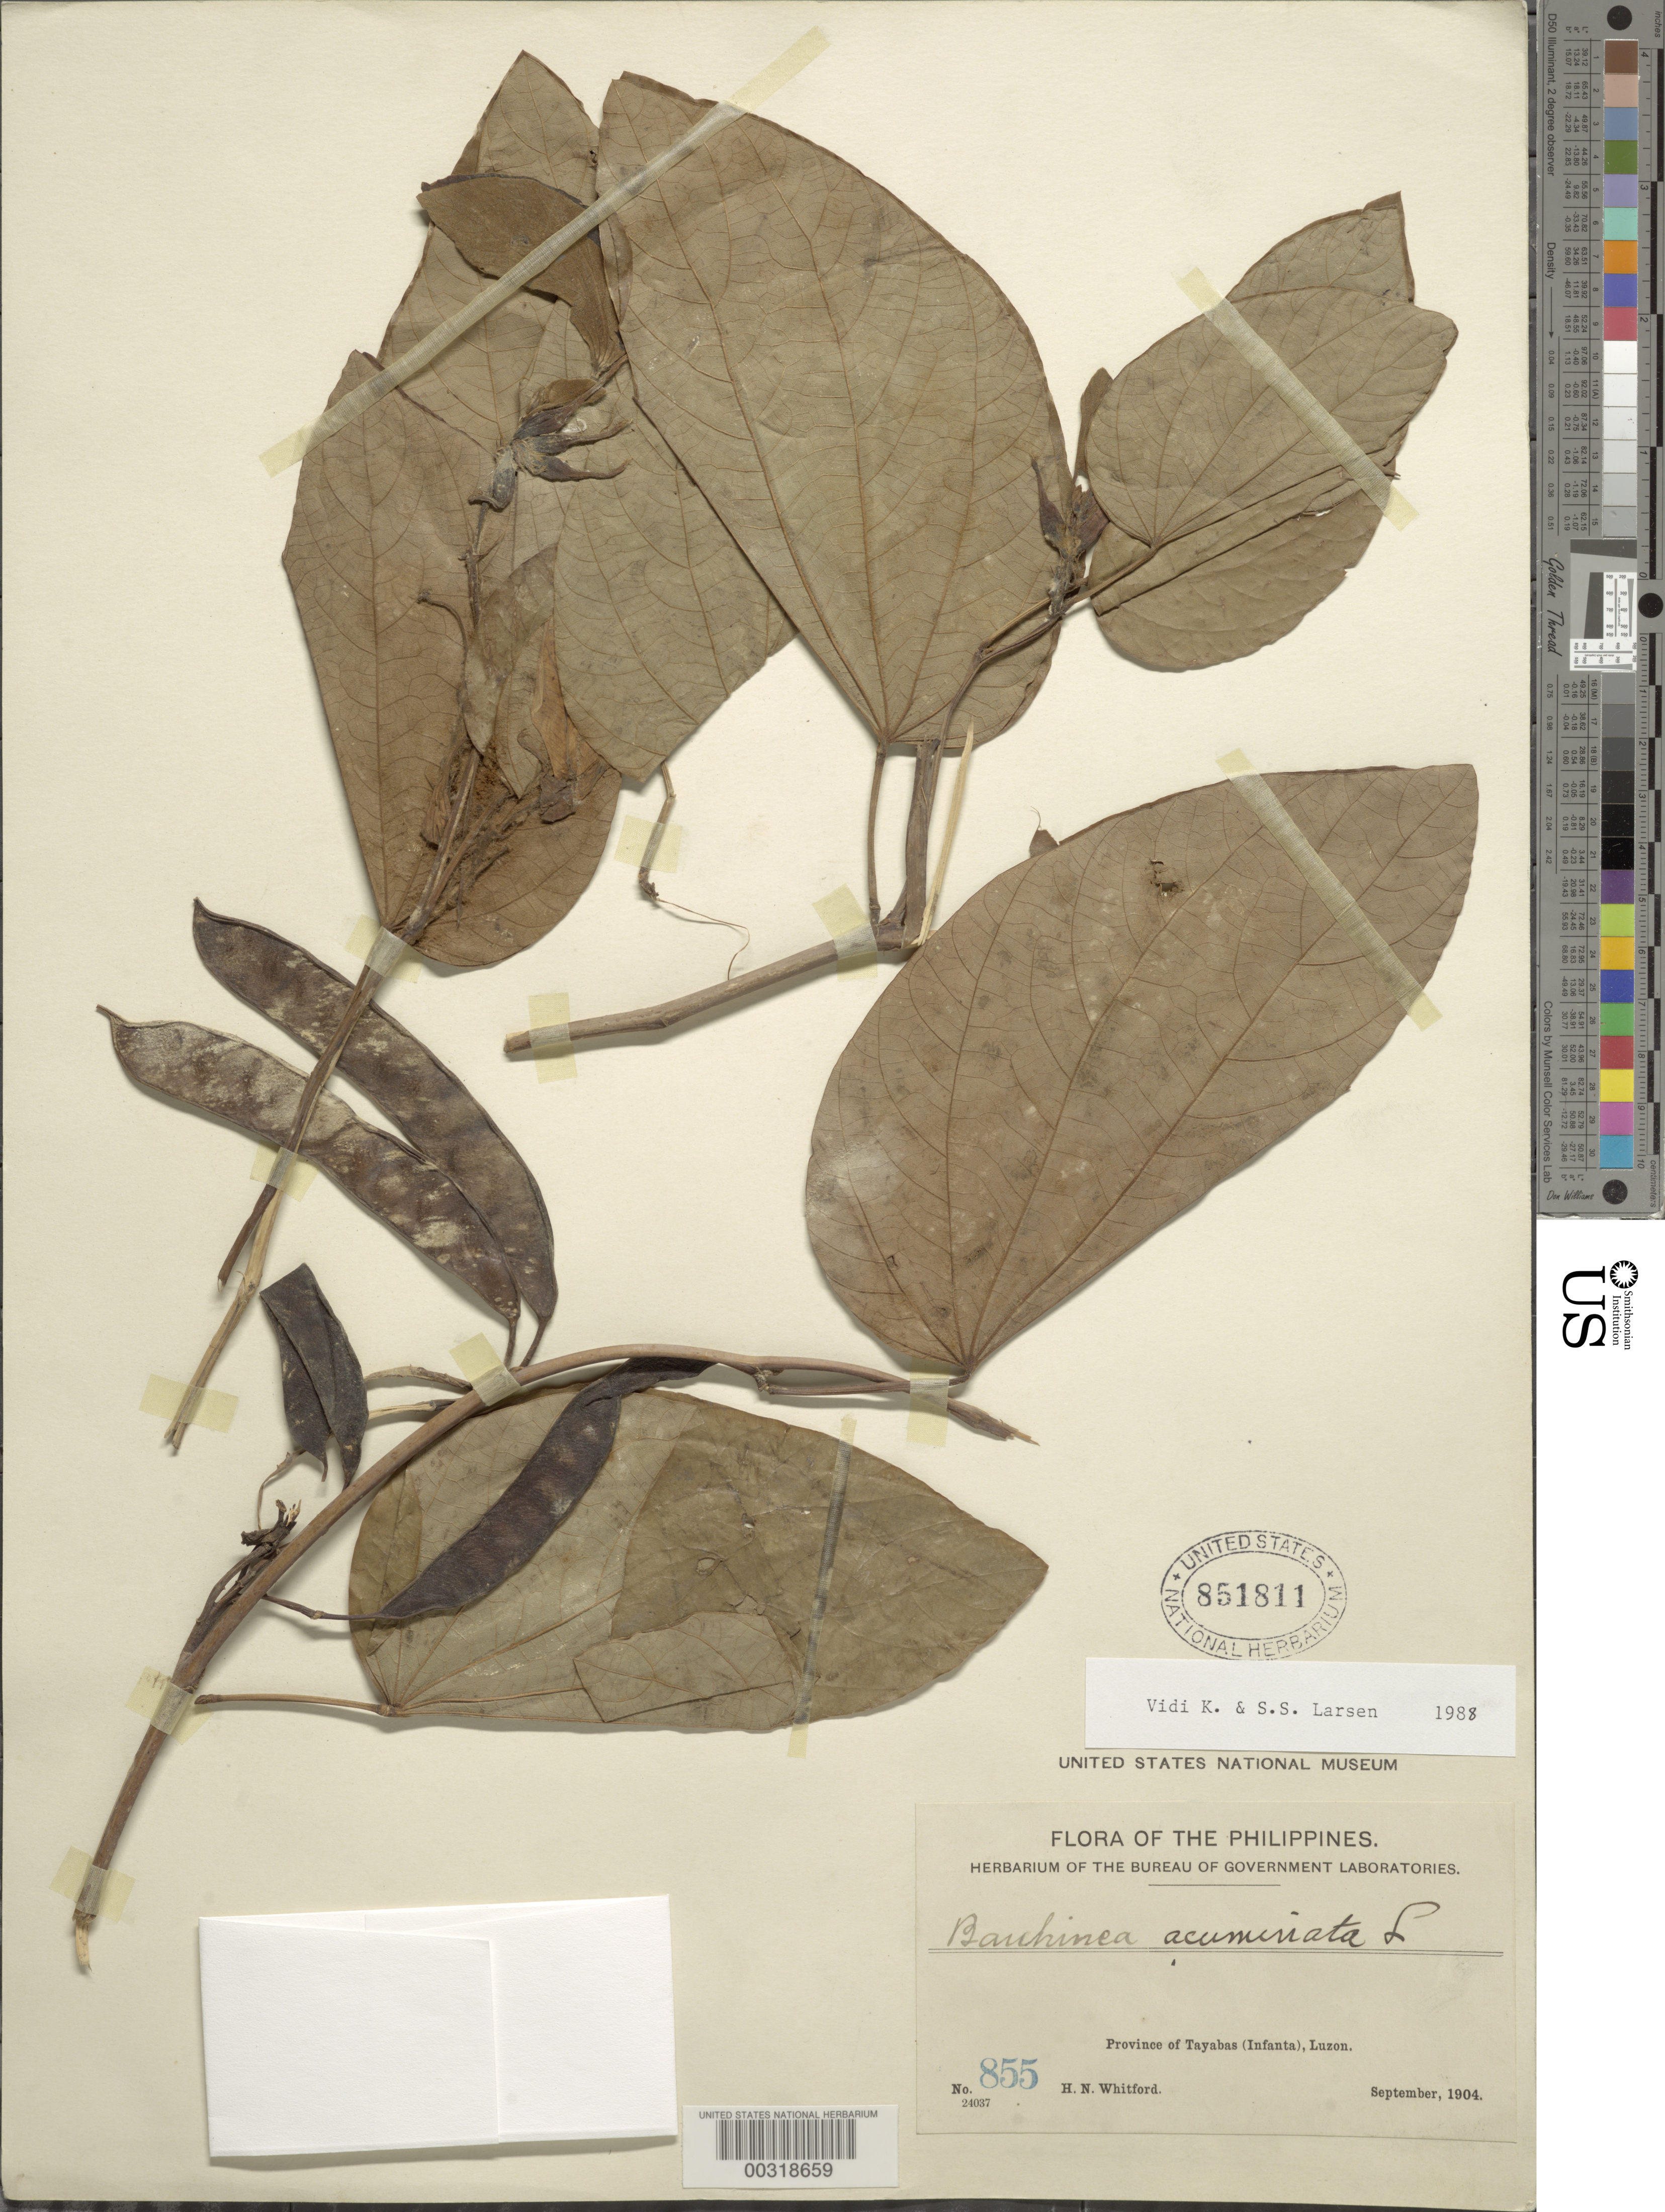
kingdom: Plantae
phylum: Tracheophyta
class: Magnoliopsida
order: Fabales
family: Fabaceae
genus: Bauhinia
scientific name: Bauhinia acuminata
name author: L.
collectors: H. N. Whitford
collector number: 855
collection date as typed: Sep 1904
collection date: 1904-09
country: Philippines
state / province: Calabarzon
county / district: Quezon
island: Luzon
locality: Tayabas prov. [= quezon province]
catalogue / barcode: US 851811